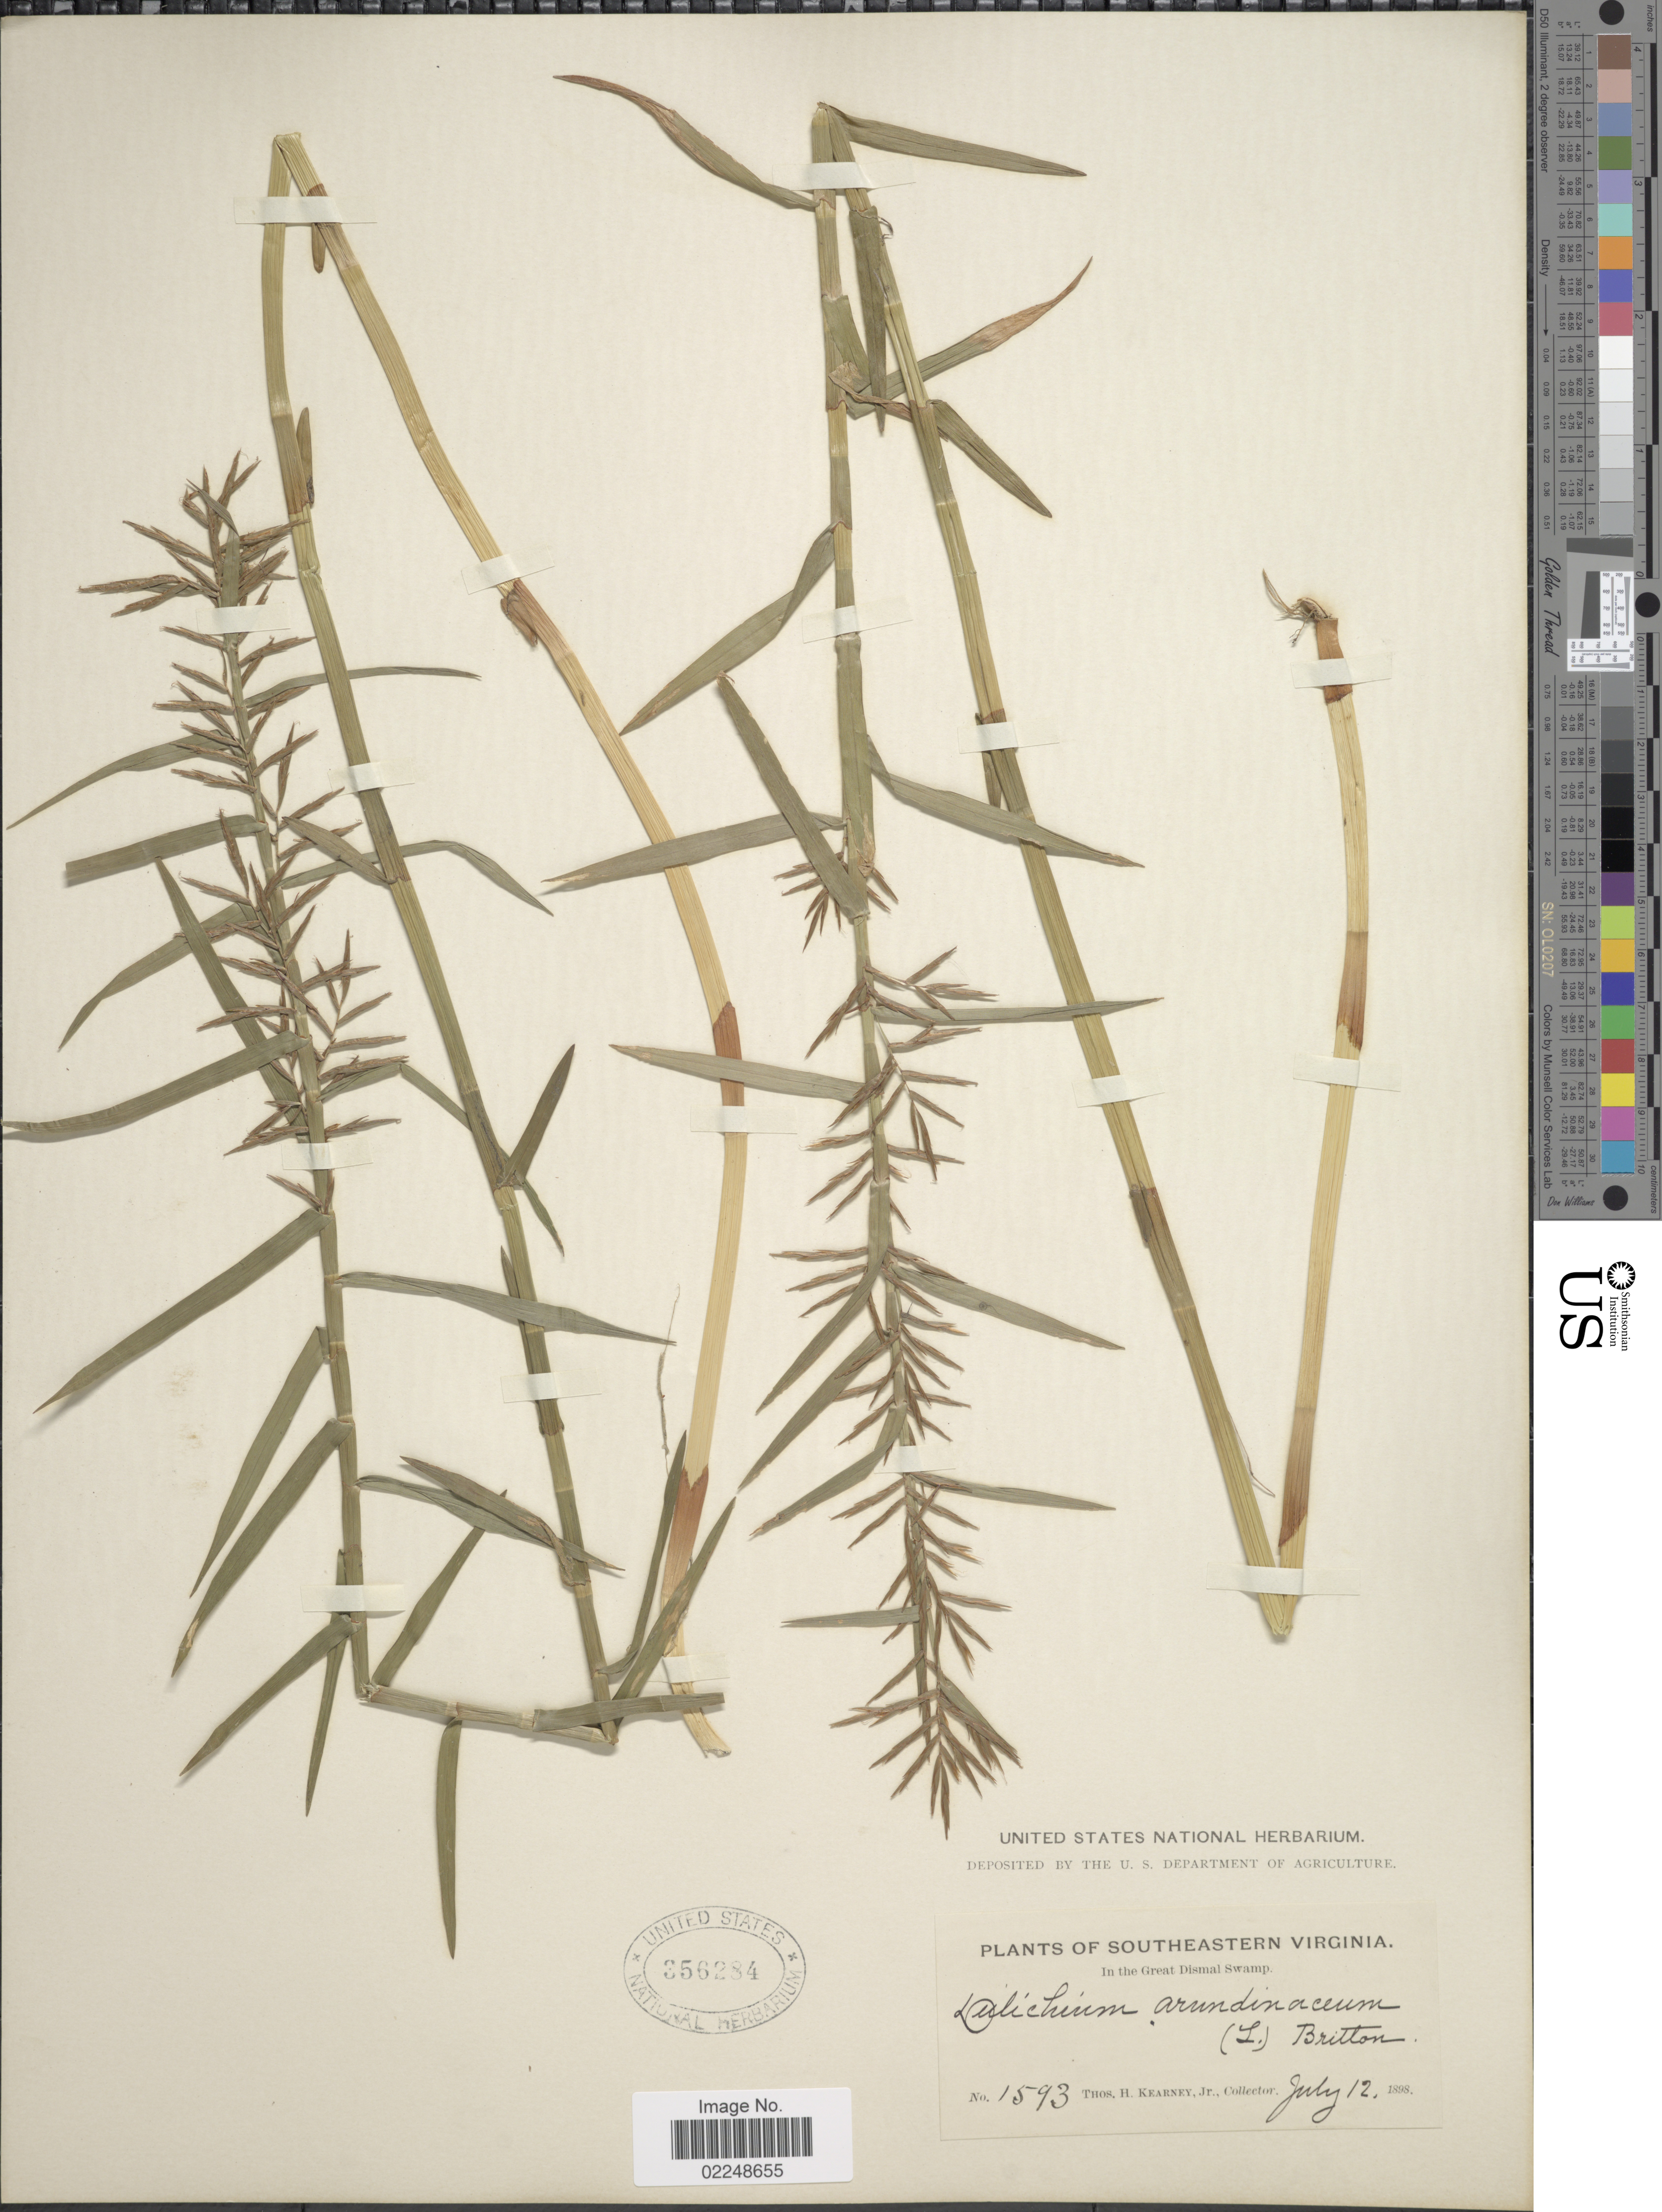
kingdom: Plantae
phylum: Tracheophyta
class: Liliopsida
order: Poales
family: Cyperaceae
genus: Dulichium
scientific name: Dulichium arundinaceum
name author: (L.) Britton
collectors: T. H. Kearney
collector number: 1593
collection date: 1898-07-12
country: United States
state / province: Virginia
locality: Southeastern Virginia, In the Great Dismal Swamp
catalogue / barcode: US 356284